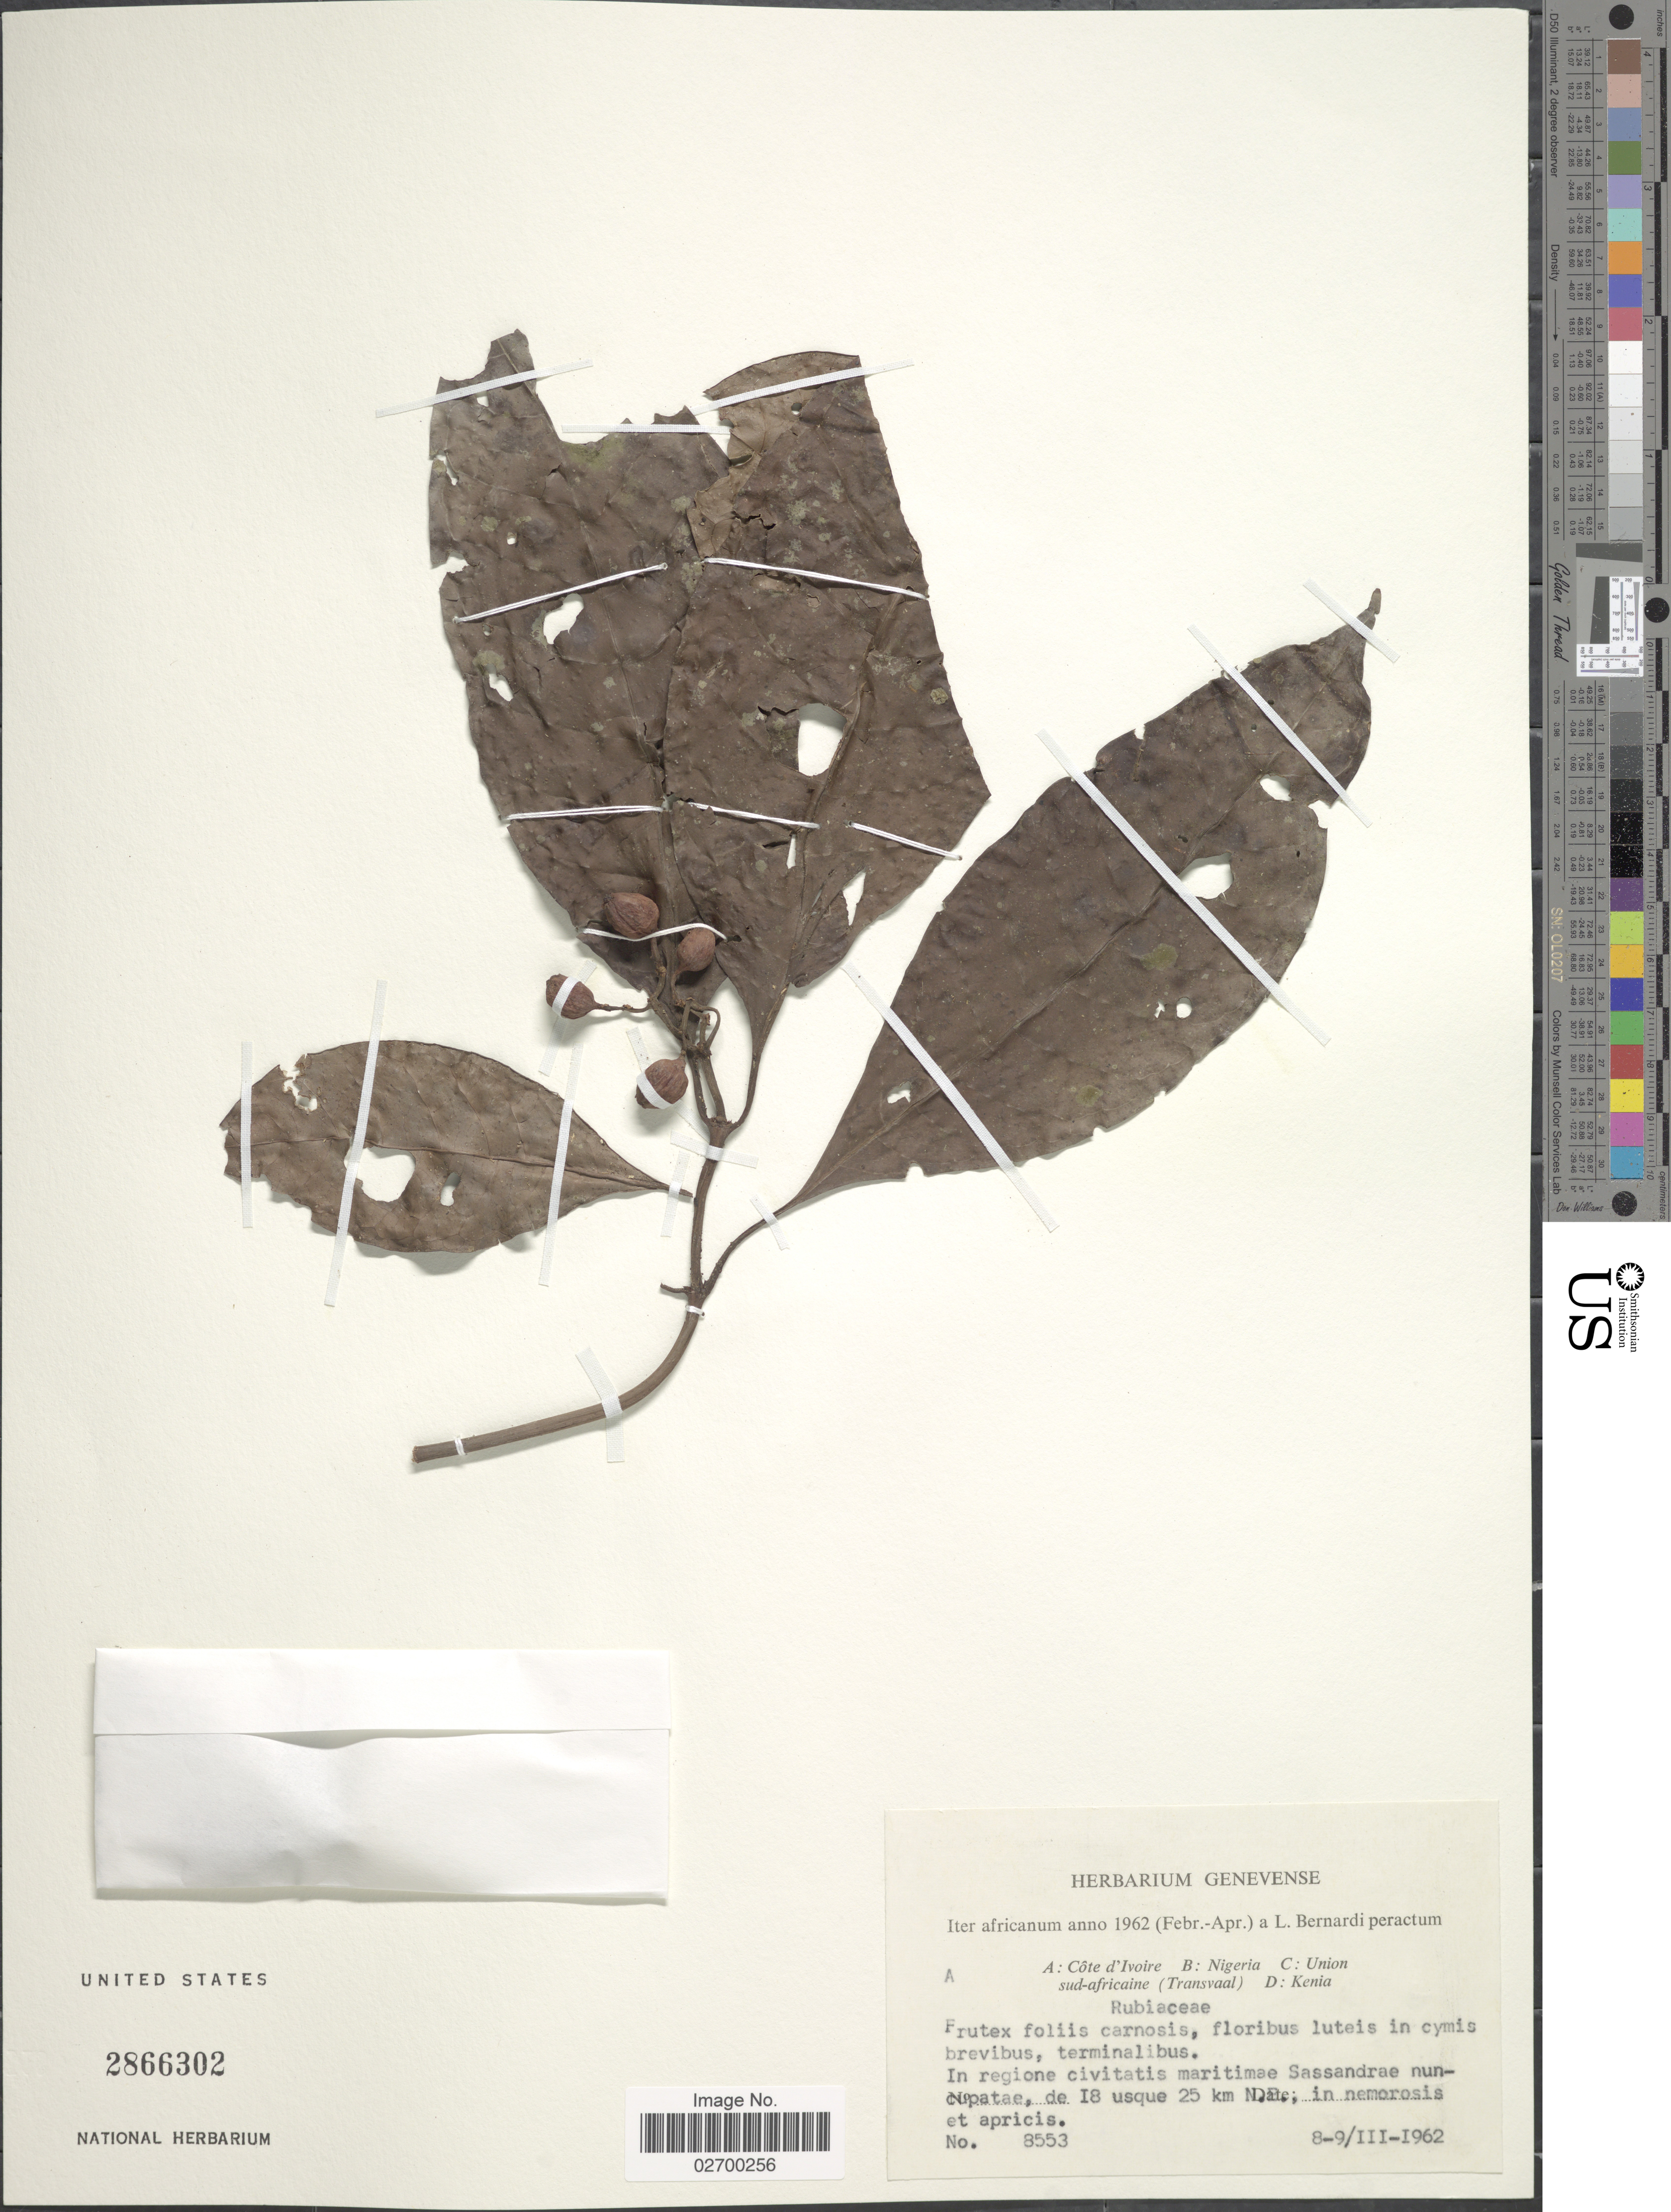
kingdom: Plantae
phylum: Tracheophyta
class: Magnoliopsida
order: Gentianales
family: Rubiaceae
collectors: L. Bernardi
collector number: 8553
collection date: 1962-03-08/1962-03-09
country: Ivory Coast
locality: In regione civitatis maritimae Sassandrae nuncupatae, de 18 usque 25 km N.E., in nemorosis et apricis. Cote d'Ivoire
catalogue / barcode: US 2866302